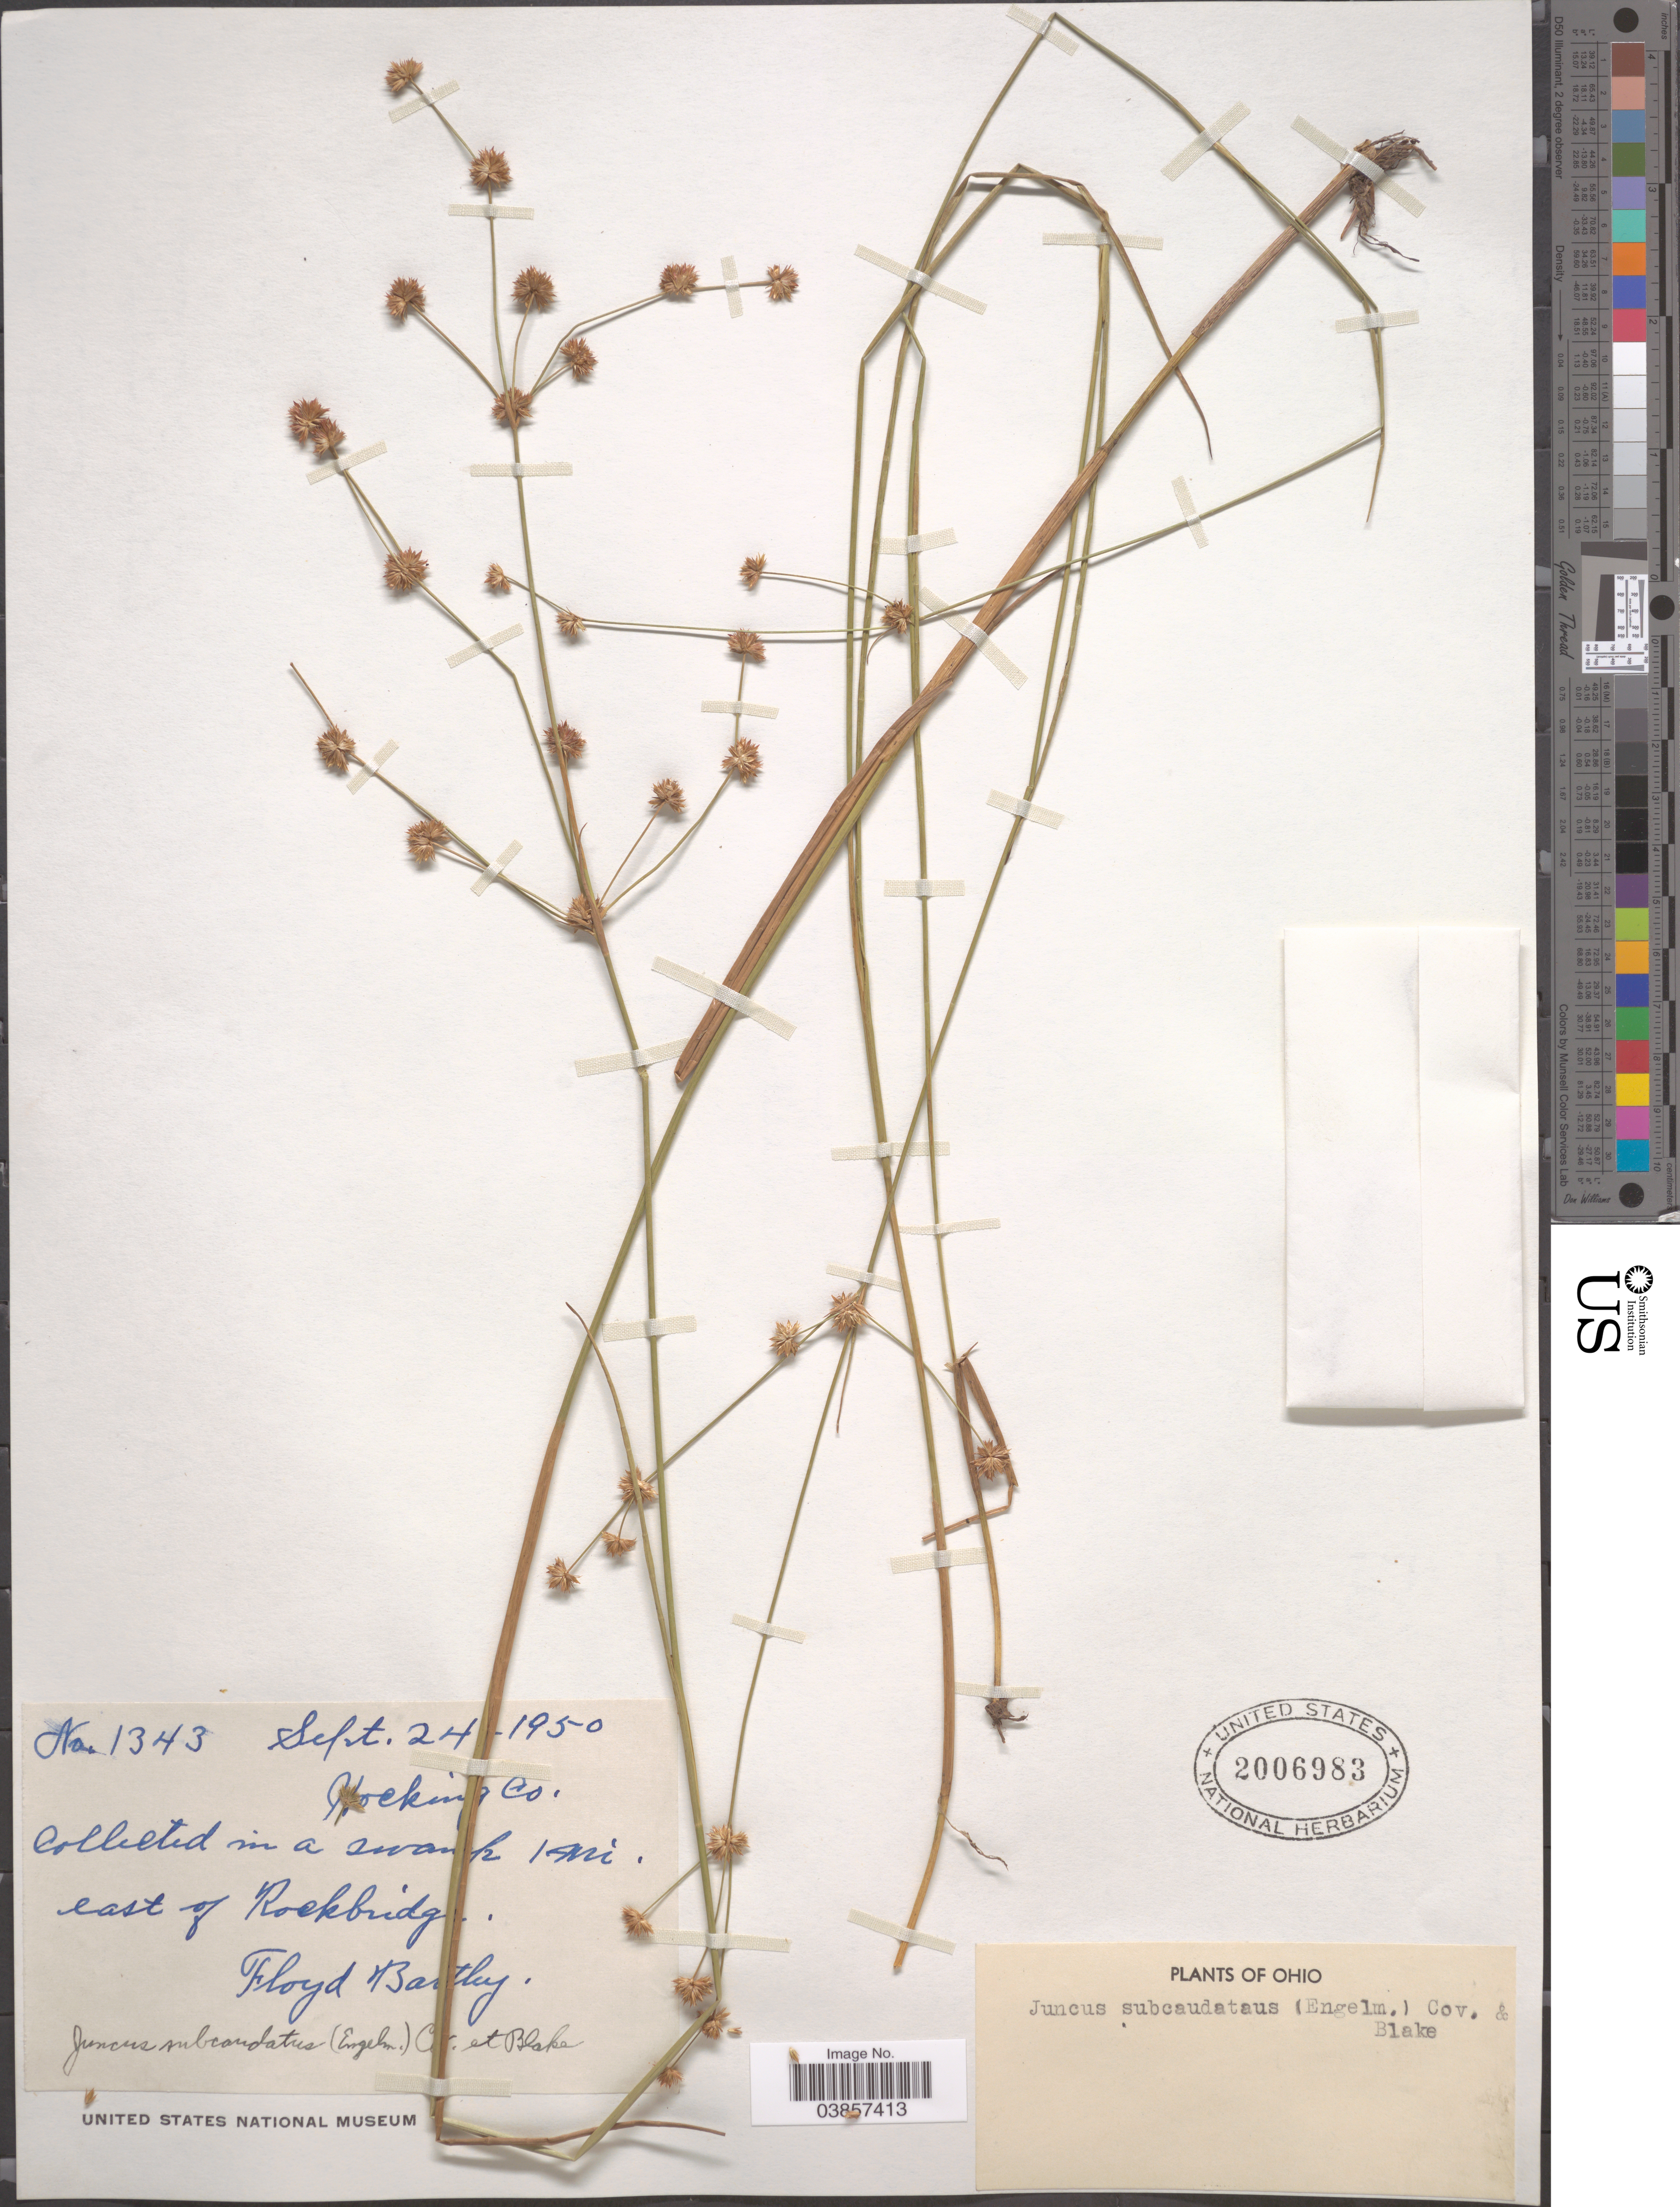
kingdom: Plantae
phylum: Tracheophyta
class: Liliopsida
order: Poales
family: Juncaceae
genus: Juncus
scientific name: Juncus subcaudatus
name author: (Engelm. ex A. Gray) Coville & S.F. Blake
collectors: F. Bartley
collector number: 1343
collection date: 1950-09-24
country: United States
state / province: Ohio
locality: In a swamp 14 mi. east of Rockbridge.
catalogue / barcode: US 2006983